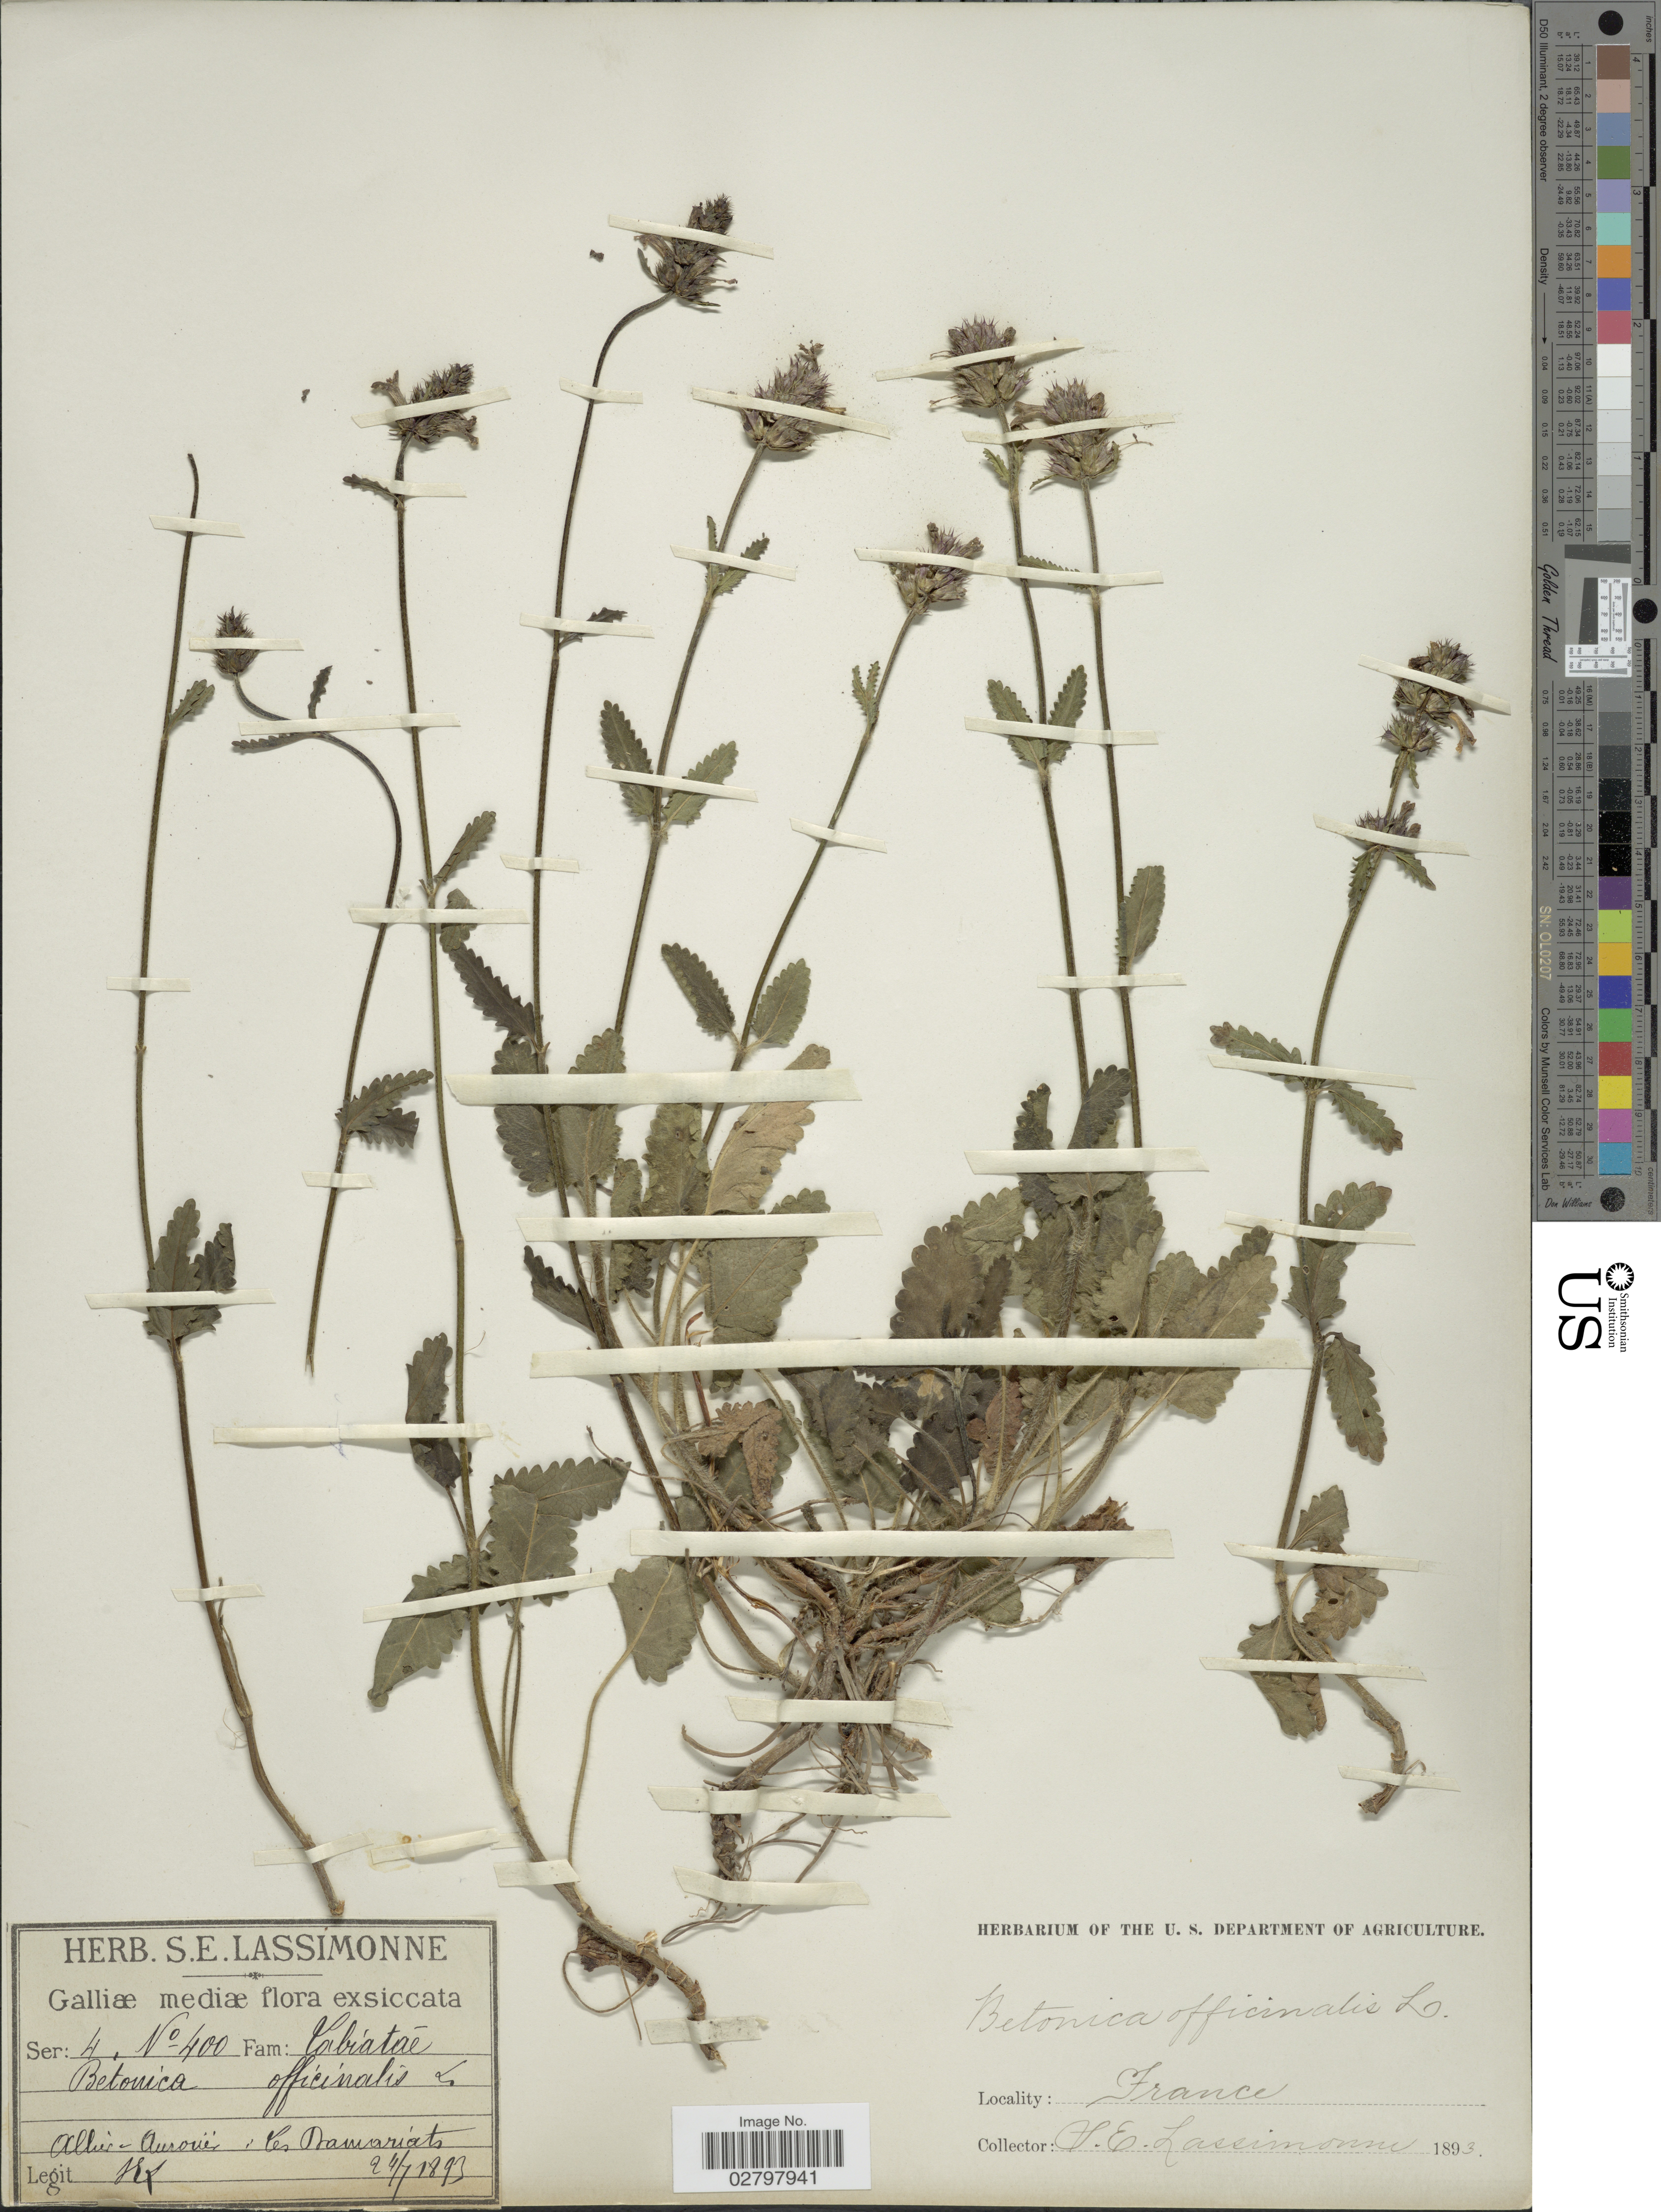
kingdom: Plantae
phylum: Tracheophyta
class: Magnoliopsida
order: Lamiales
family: Lamiaceae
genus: Stachys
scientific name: Stachys officinalis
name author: (L.) Trevis.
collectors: S. Lassimonne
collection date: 1893-07-24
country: France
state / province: Auvergne-Rhône-Alpes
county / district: Allier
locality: Galliæ mediæ [Central France]. Allier - Aurouër: Les Damariats.